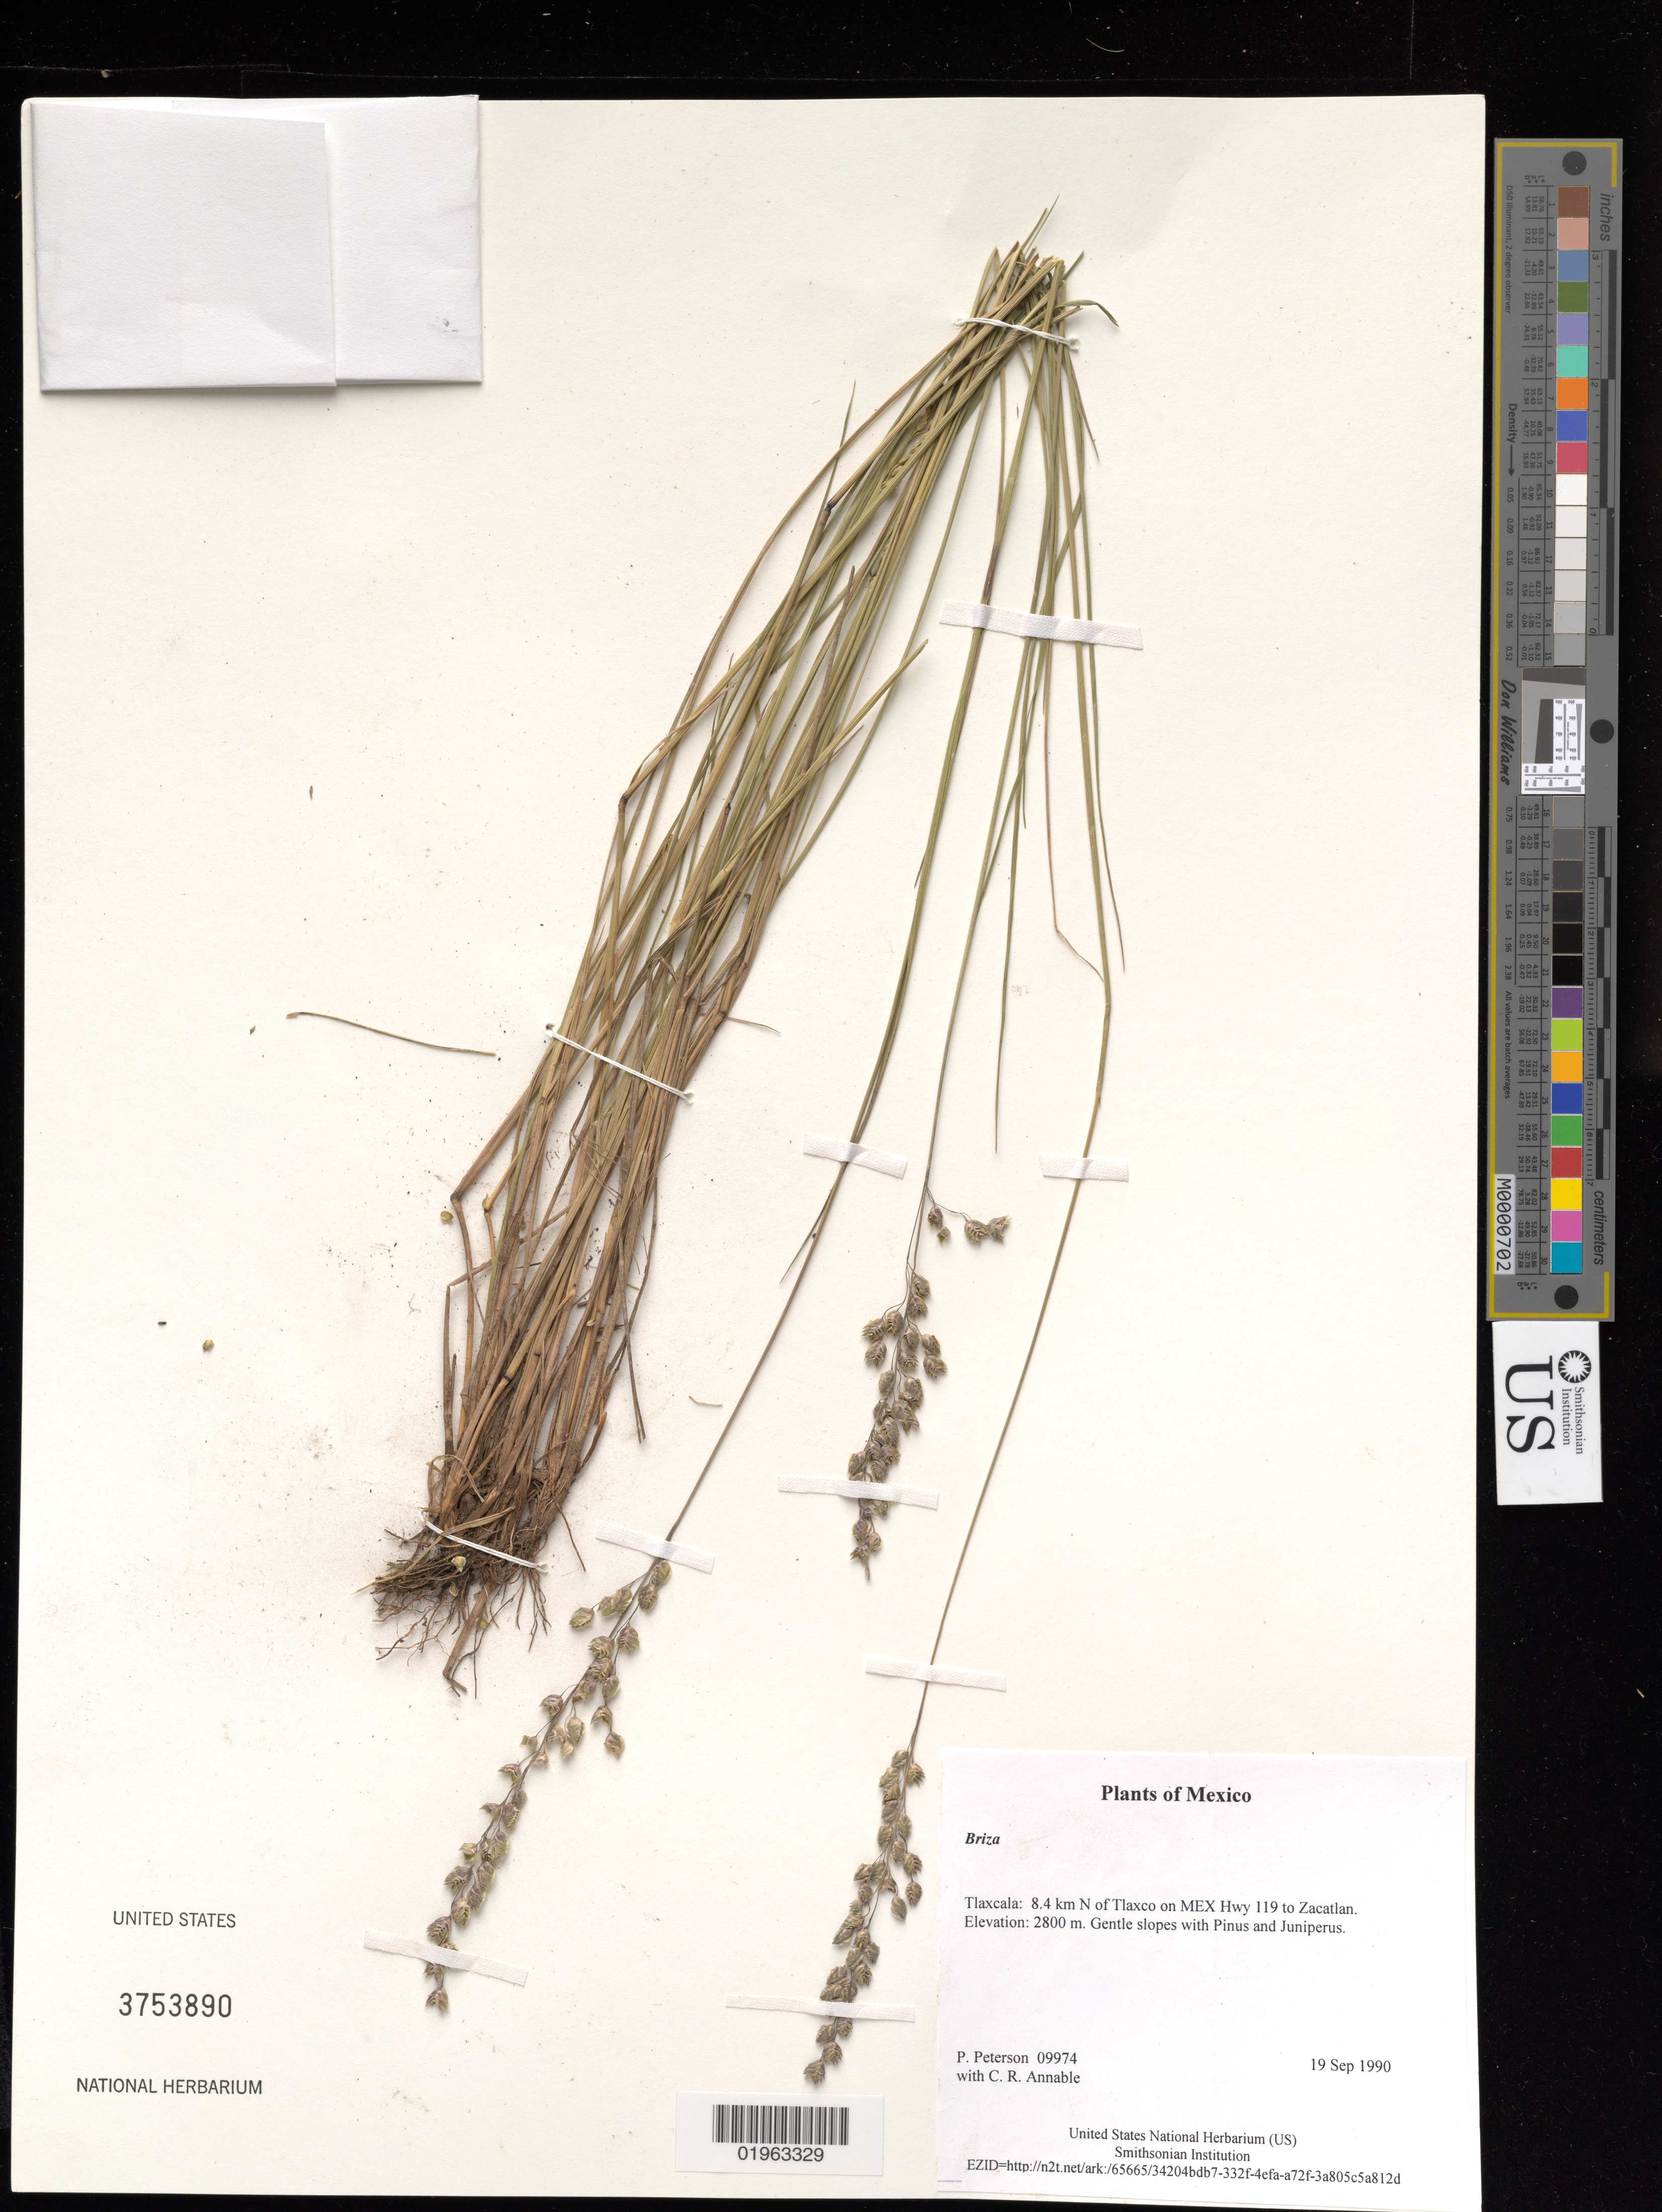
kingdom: Plantae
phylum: Tracheophyta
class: Liliopsida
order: Poales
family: Poaceae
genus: Briza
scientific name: Briza sp.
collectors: P. M. Peterson & C. R. Annable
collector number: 09974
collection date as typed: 19 Sep 1990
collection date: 1990-09-19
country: Mexico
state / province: Tlaxcala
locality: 8.4 km N of Tlaxco on MEX Hwy 119 to Zacatlan.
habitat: Gentle slopes with Pinus and Juniperus.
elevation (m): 2800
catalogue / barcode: US 3753890